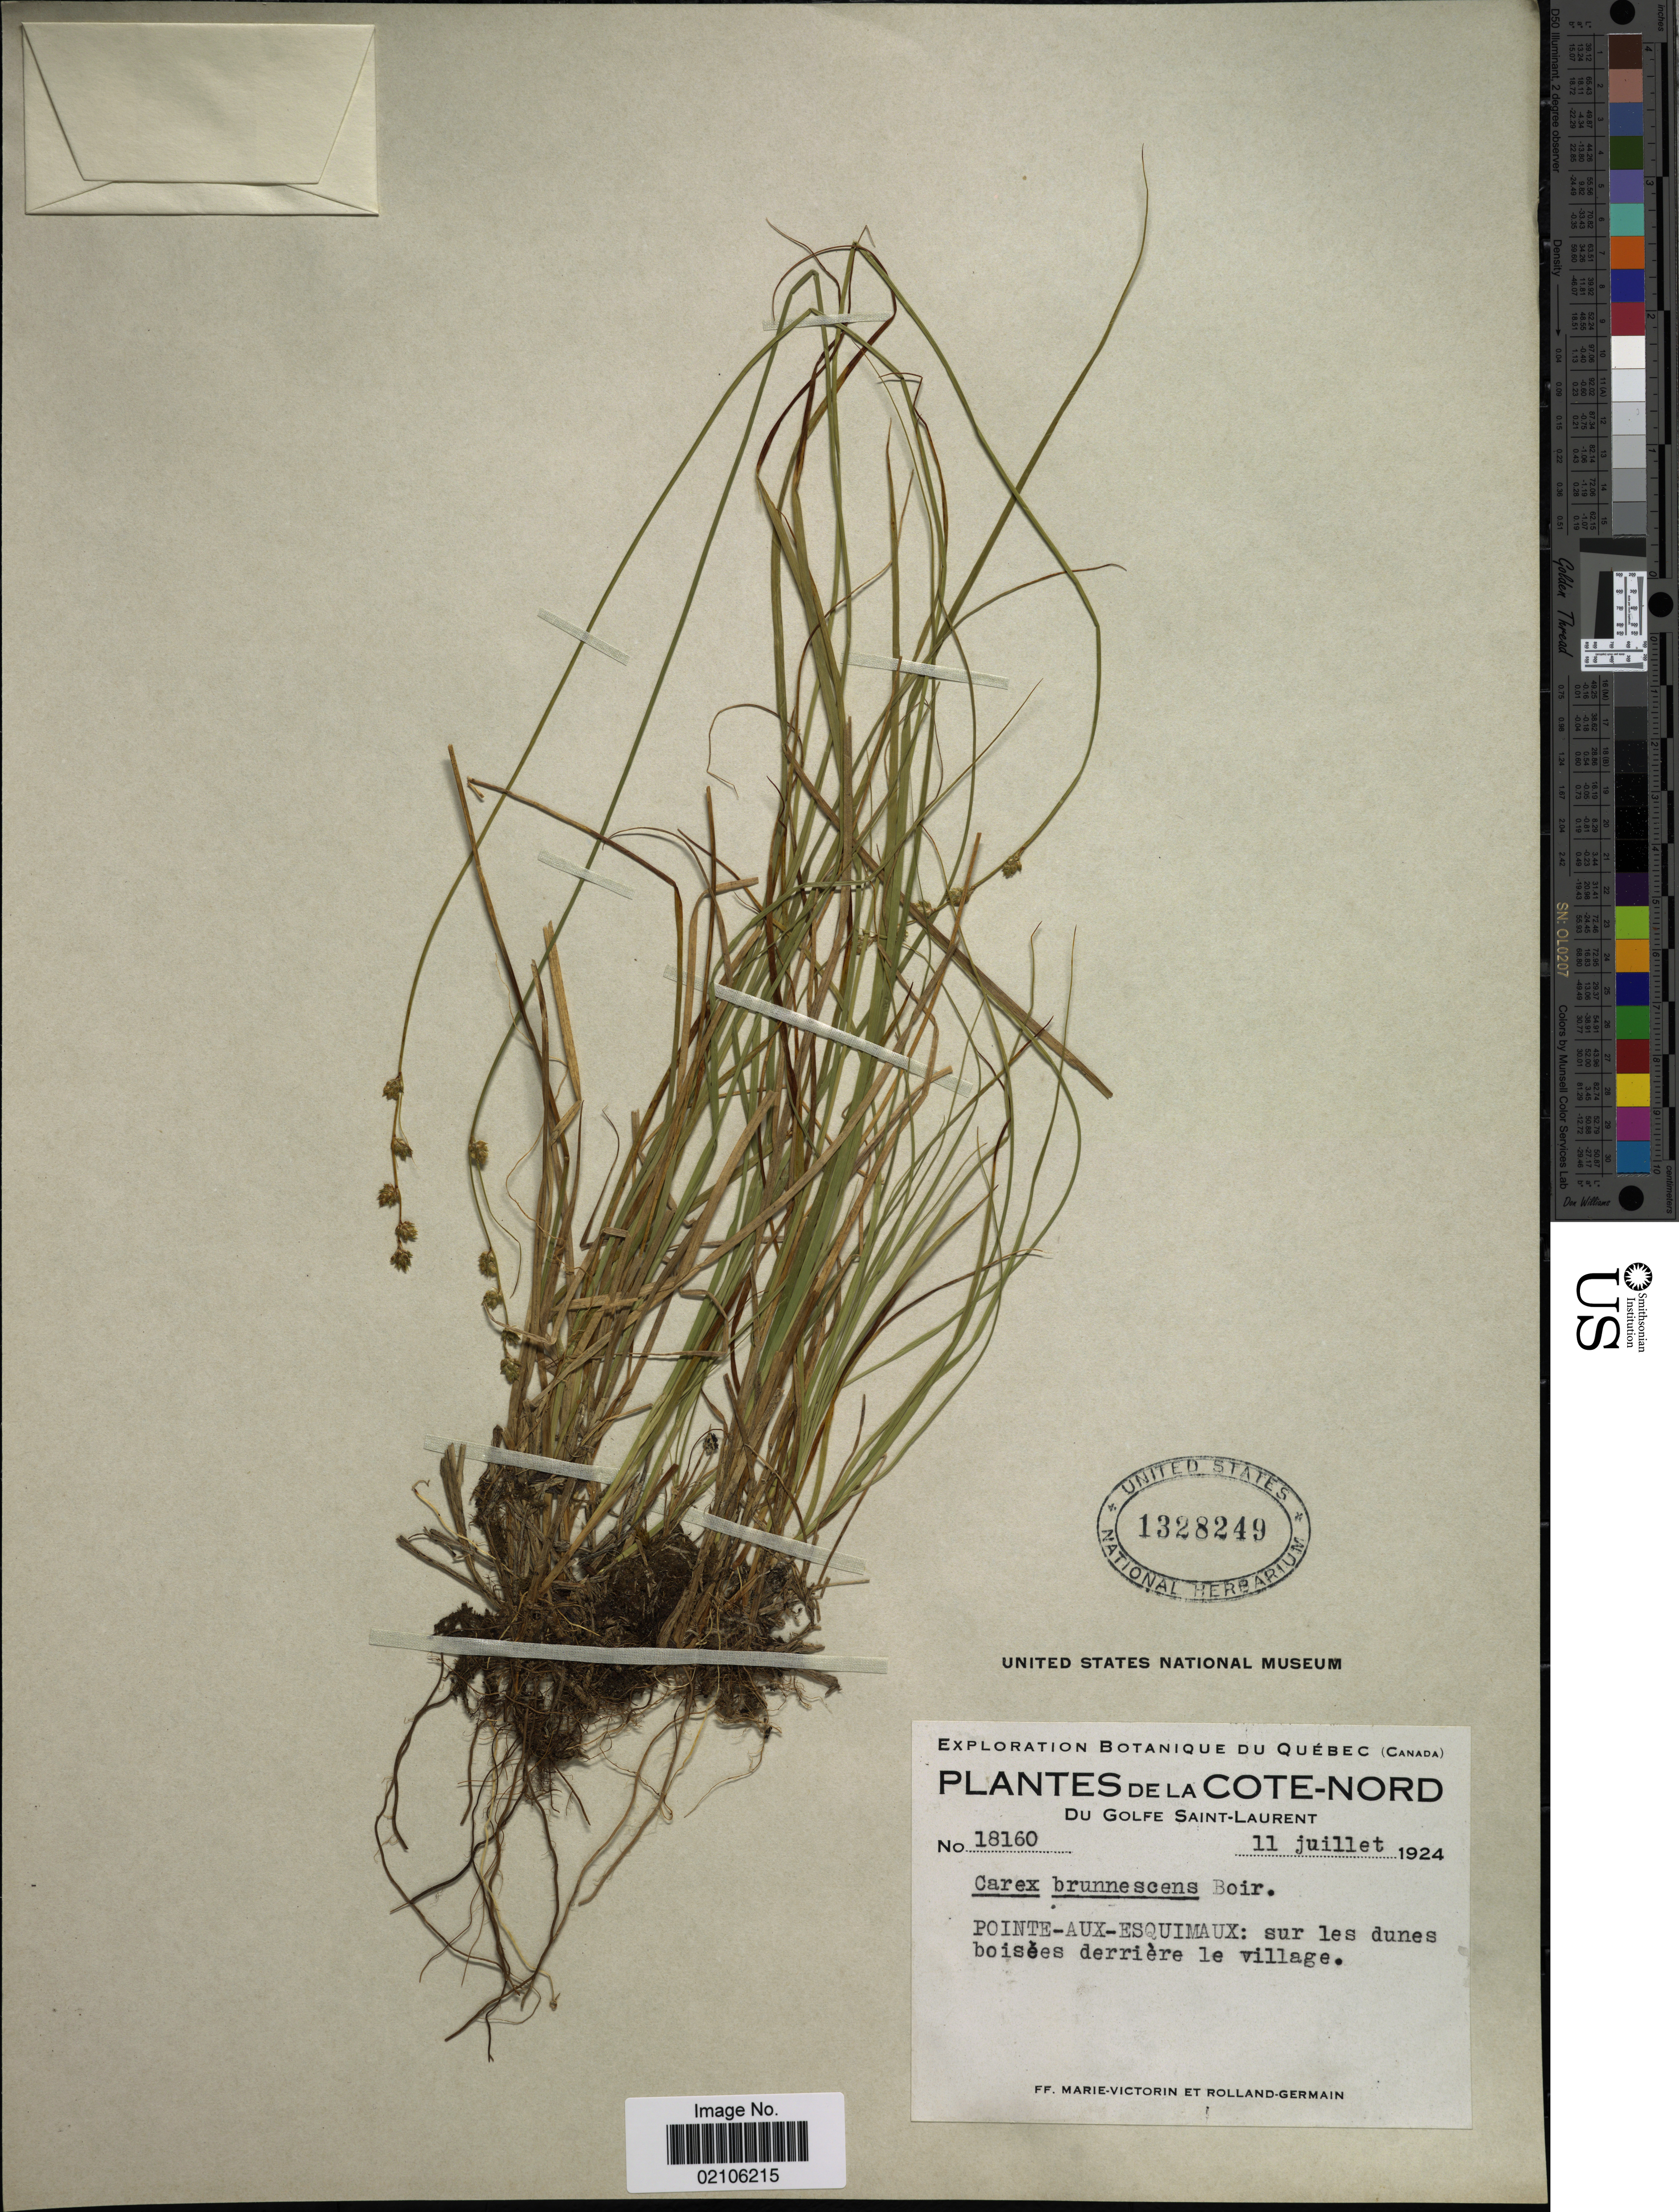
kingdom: Plantae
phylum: Tracheophyta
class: Liliopsida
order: Poales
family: Cyperaceae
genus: Carex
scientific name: Carex brunnescens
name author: (Pers.) Poir.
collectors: F. Marie-Victorin & Rolland-Germain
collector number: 18160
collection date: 1924-07-11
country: Canada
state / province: Quebec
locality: Botanique du Quebec, de la Cote-Nord, Du Golfe Saint Laurent, Ponte-Aux-Esquimaux: sur les dunes boisees derriere le village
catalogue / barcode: US 1328249